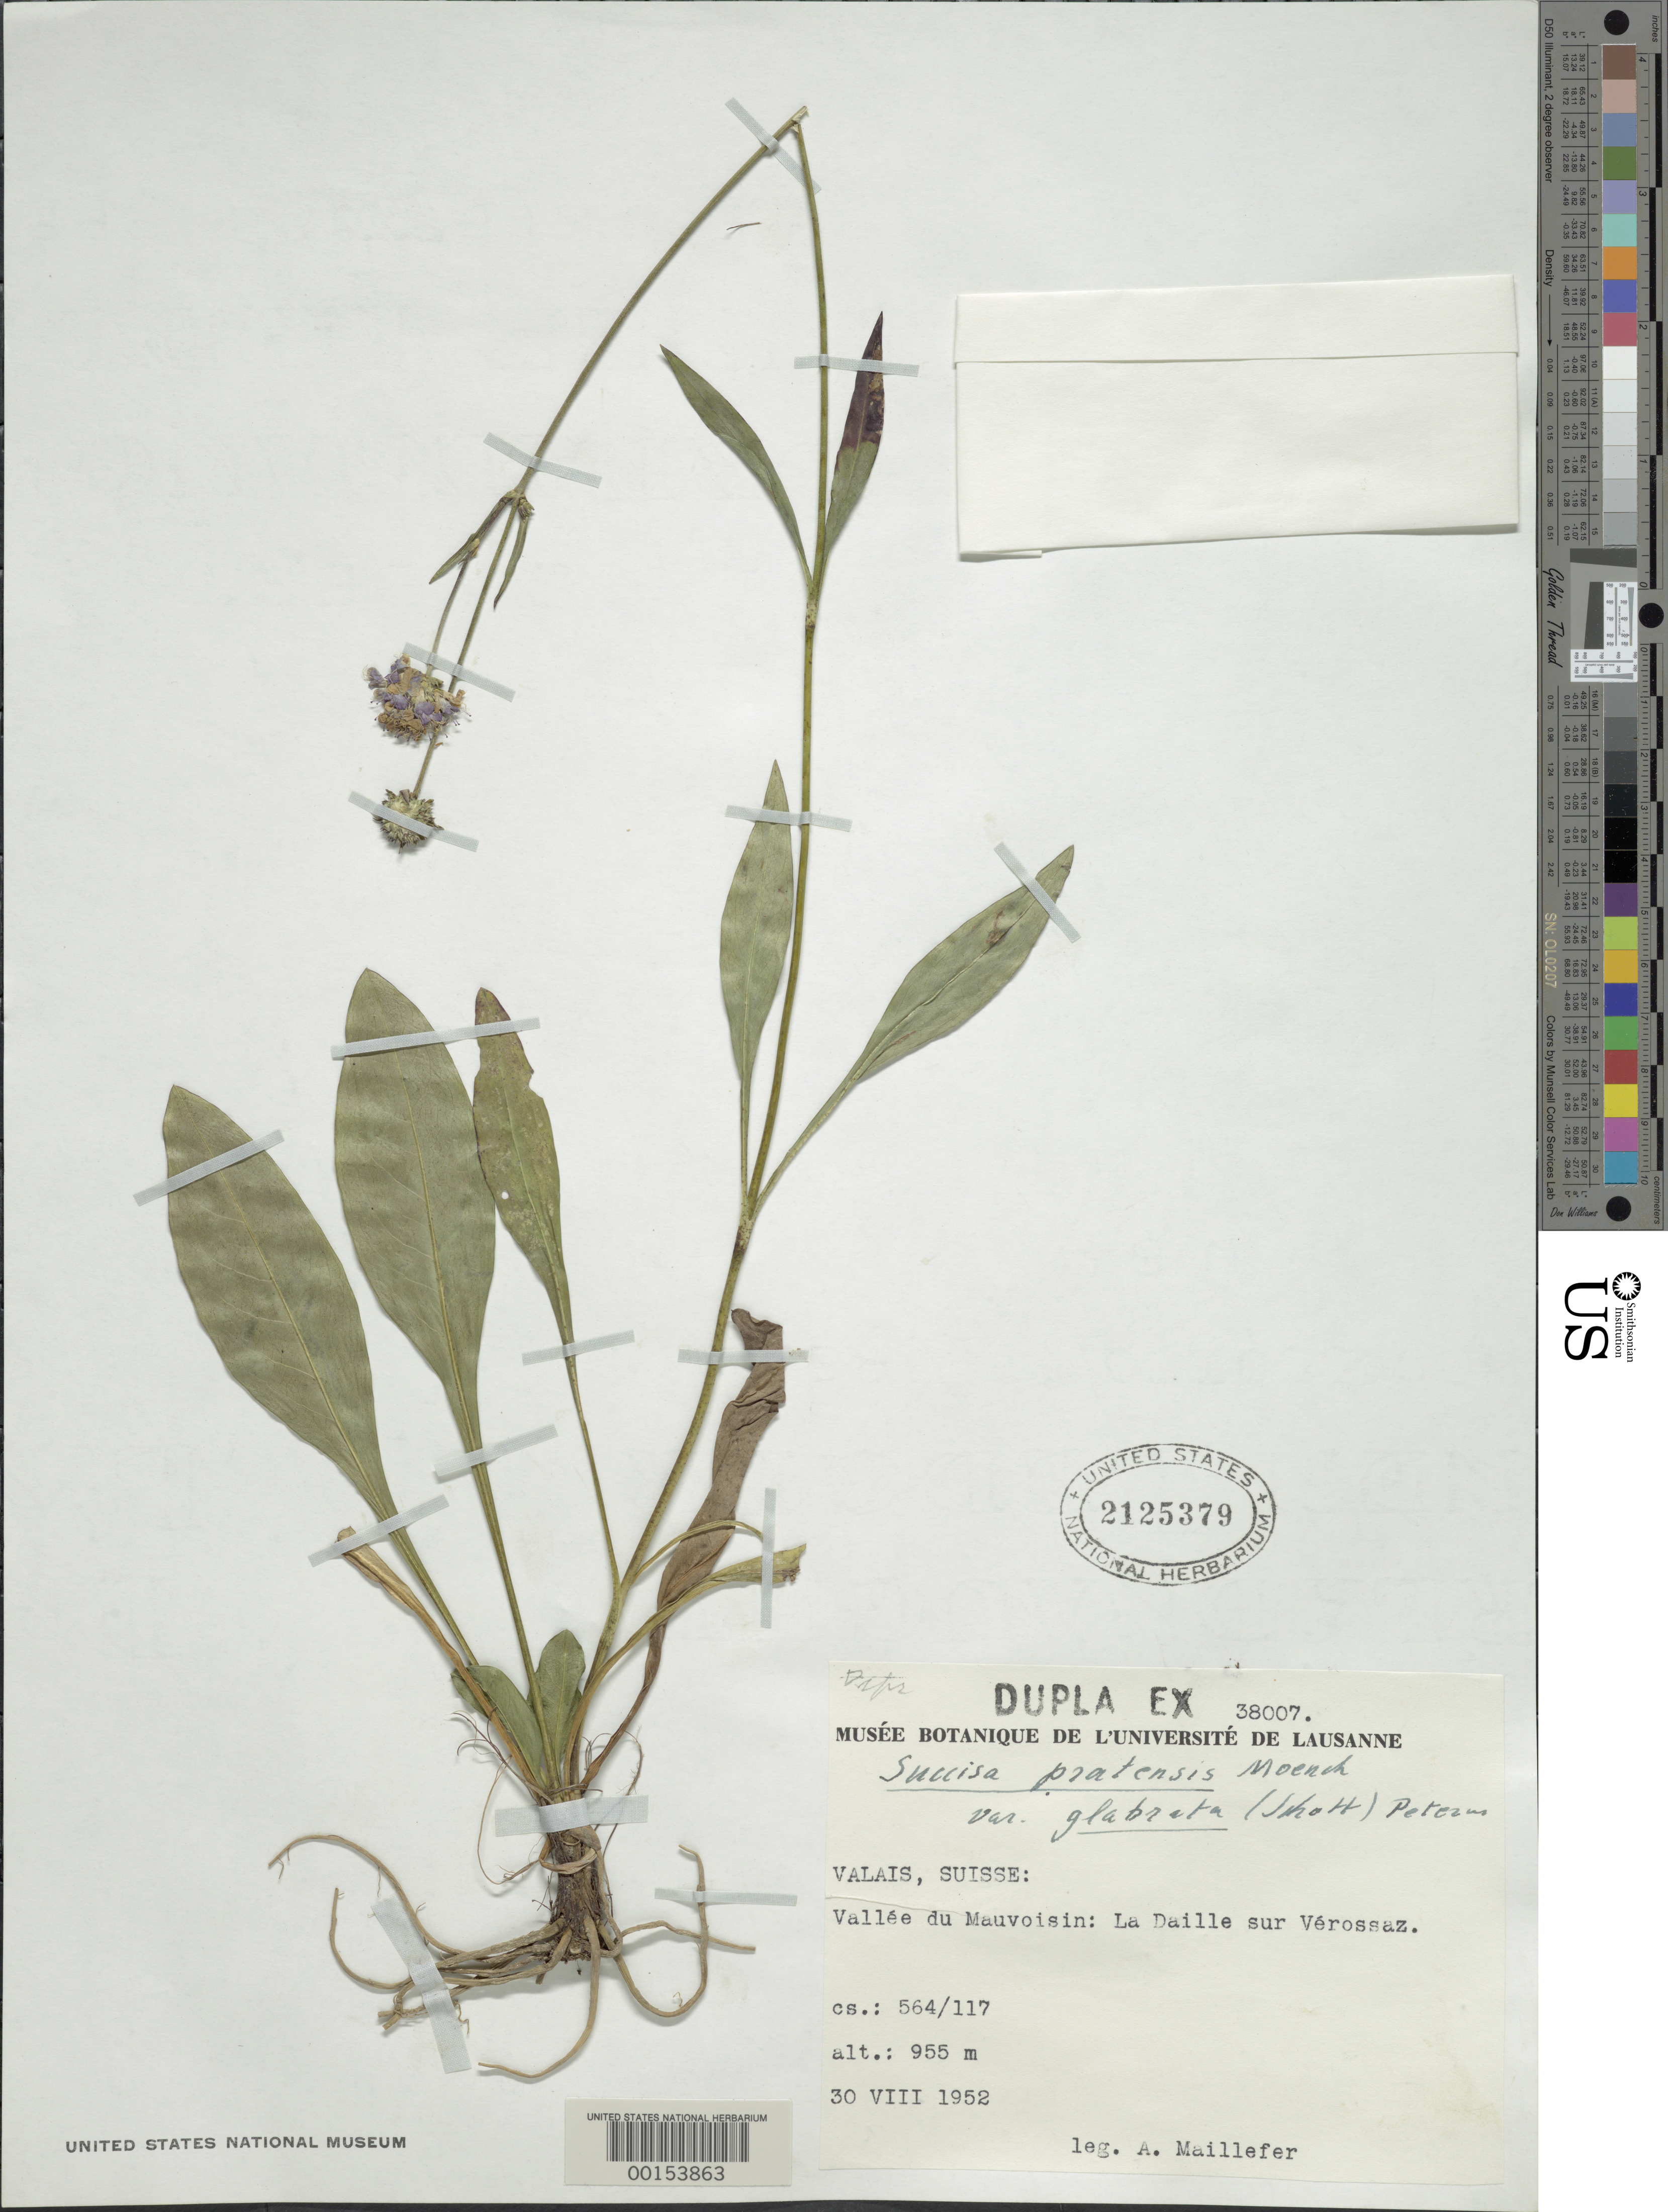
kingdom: Plantae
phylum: Tracheophyta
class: Magnoliopsida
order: Dipsacales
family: Caprifoliaceae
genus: Succisa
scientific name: Succisa pratensis var. glabrata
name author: (Schott) Jáv.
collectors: A. Maillefer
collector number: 38007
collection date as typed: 30 Aug 1952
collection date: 1952-08-30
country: Switzerland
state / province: Valais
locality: Vallais, Vallee du Mauvoisin, La Daille sur Vérossaz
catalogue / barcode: US 2125379